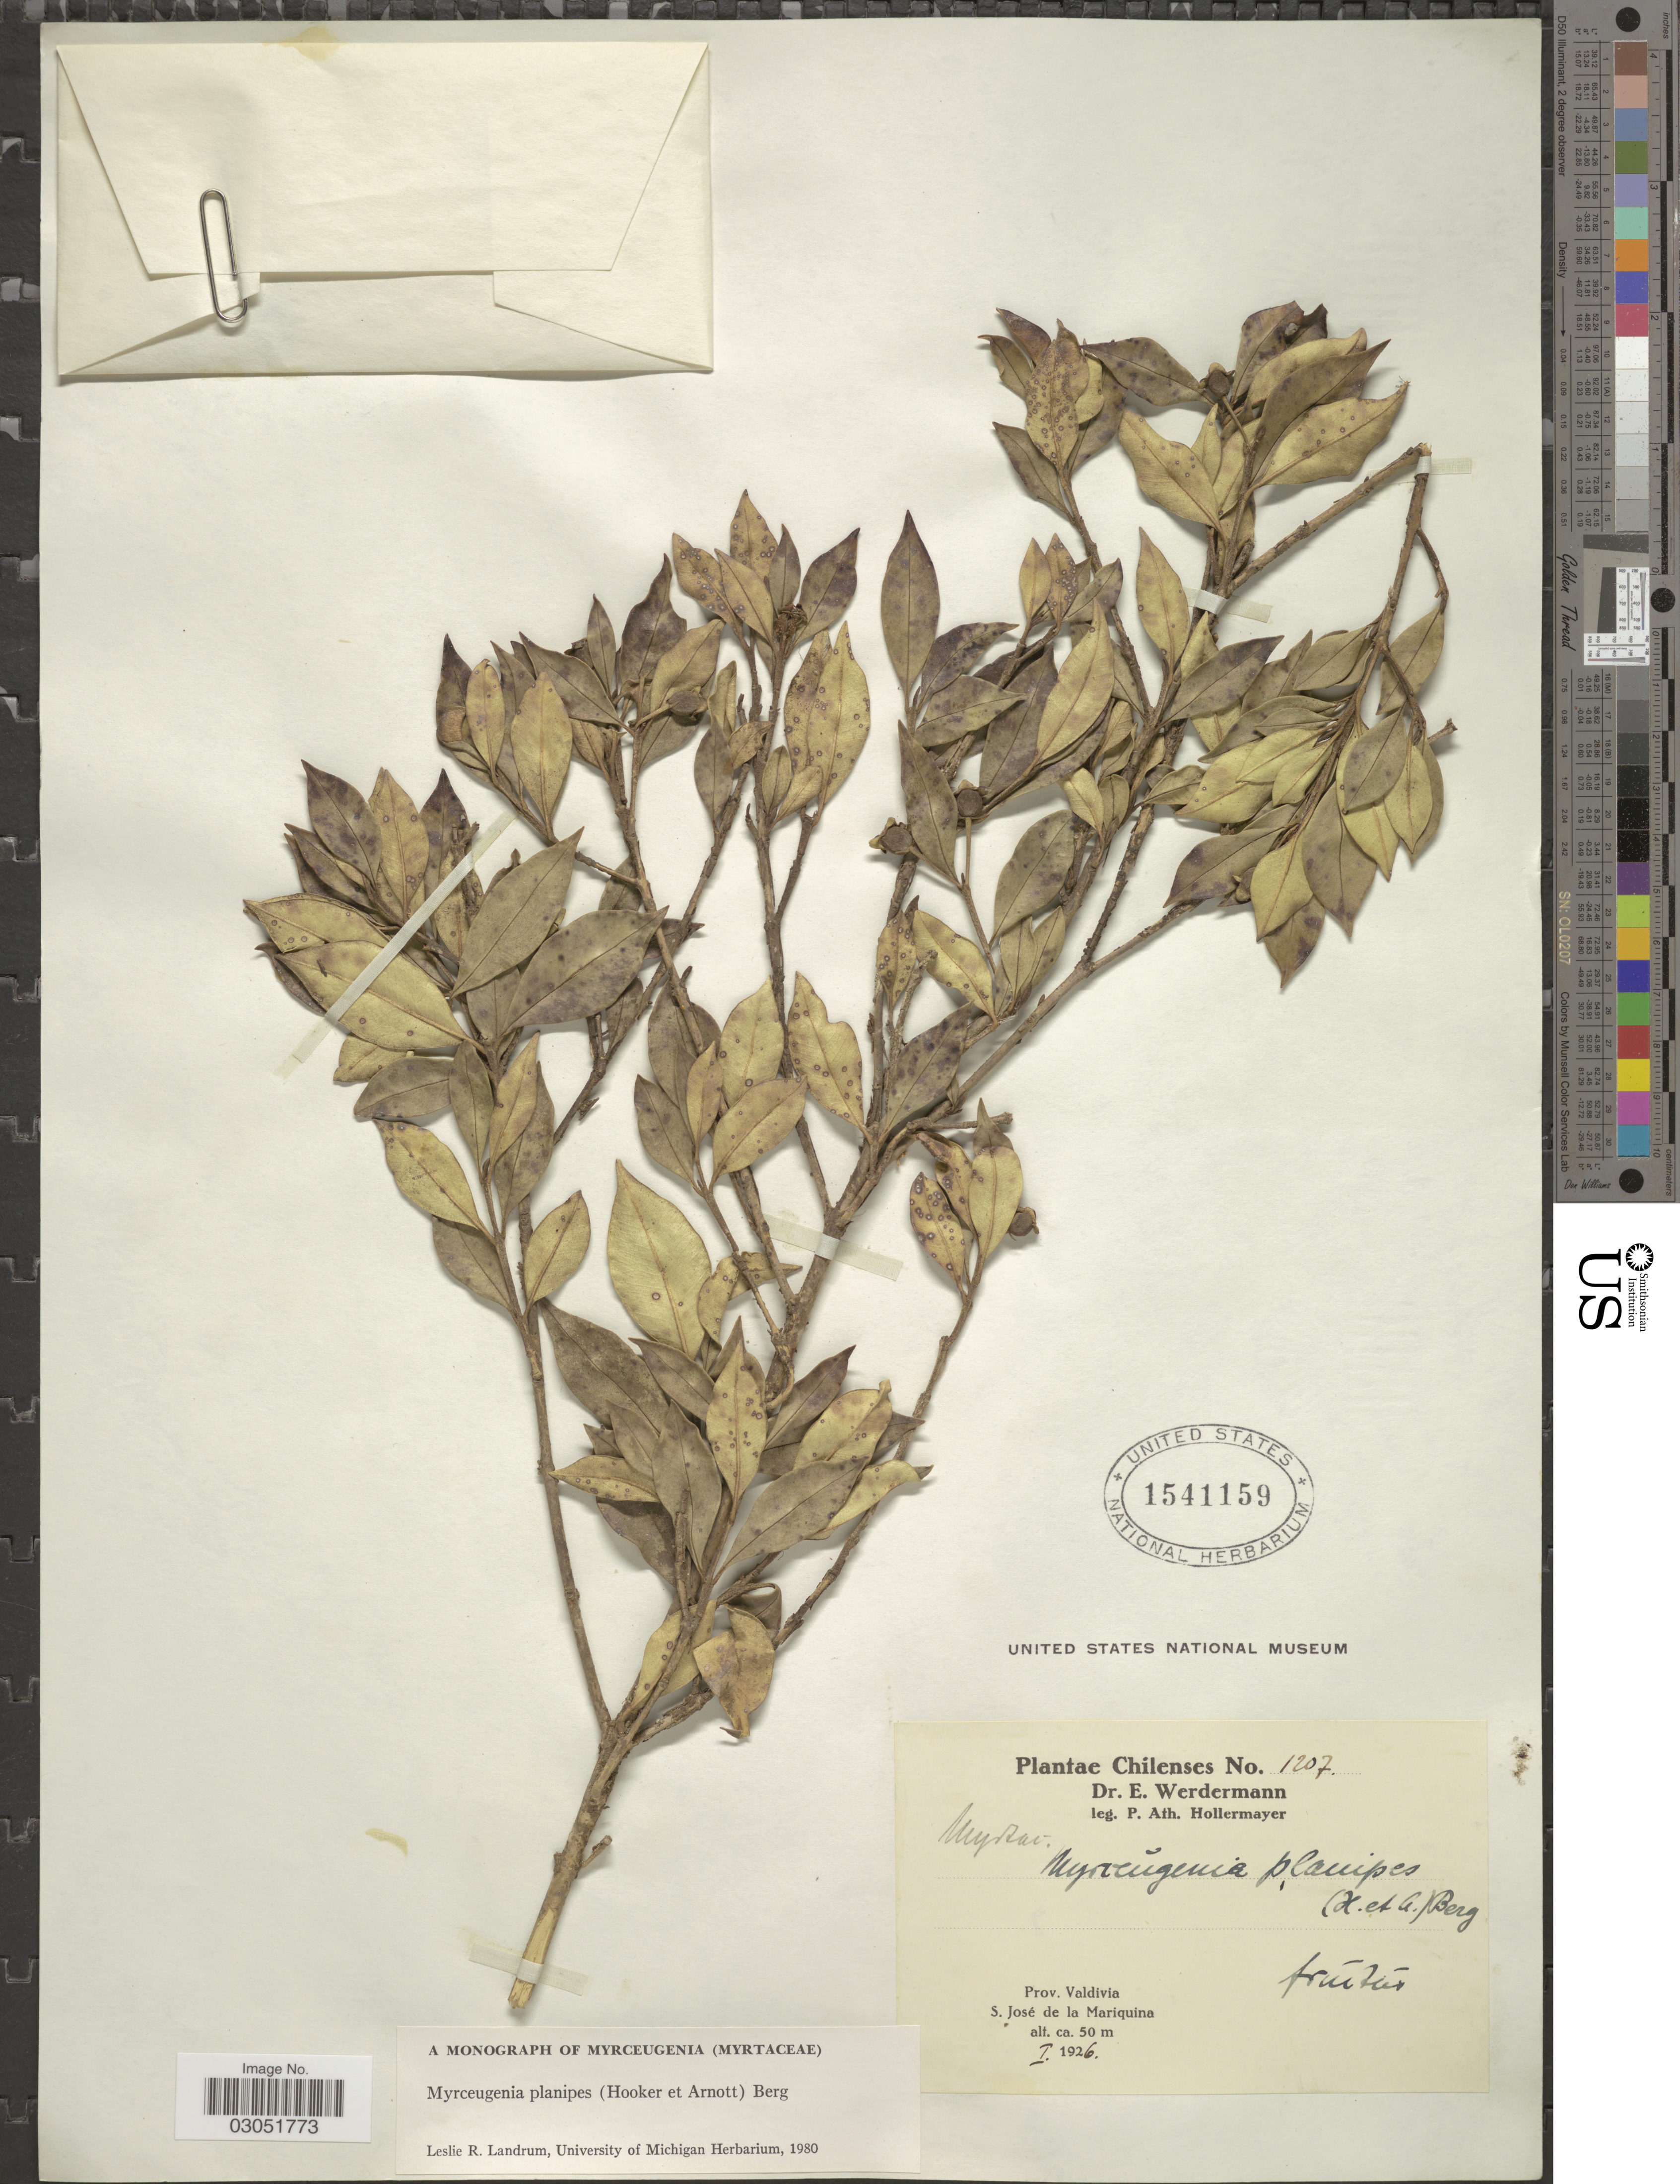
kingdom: Plantae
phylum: Tracheophyta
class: Magnoliopsida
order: Myrtales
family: Myrtaceae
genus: Myrceugenia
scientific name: Myrceugenia planipes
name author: (Hook. & Arn.) O. Berg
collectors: P. Hollermayer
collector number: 1207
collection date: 1926-01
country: Chile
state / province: Los Ríos (XIV)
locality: Prov. Valdivia. S. José de la Mariquina.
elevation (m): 50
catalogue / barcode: US 1541159